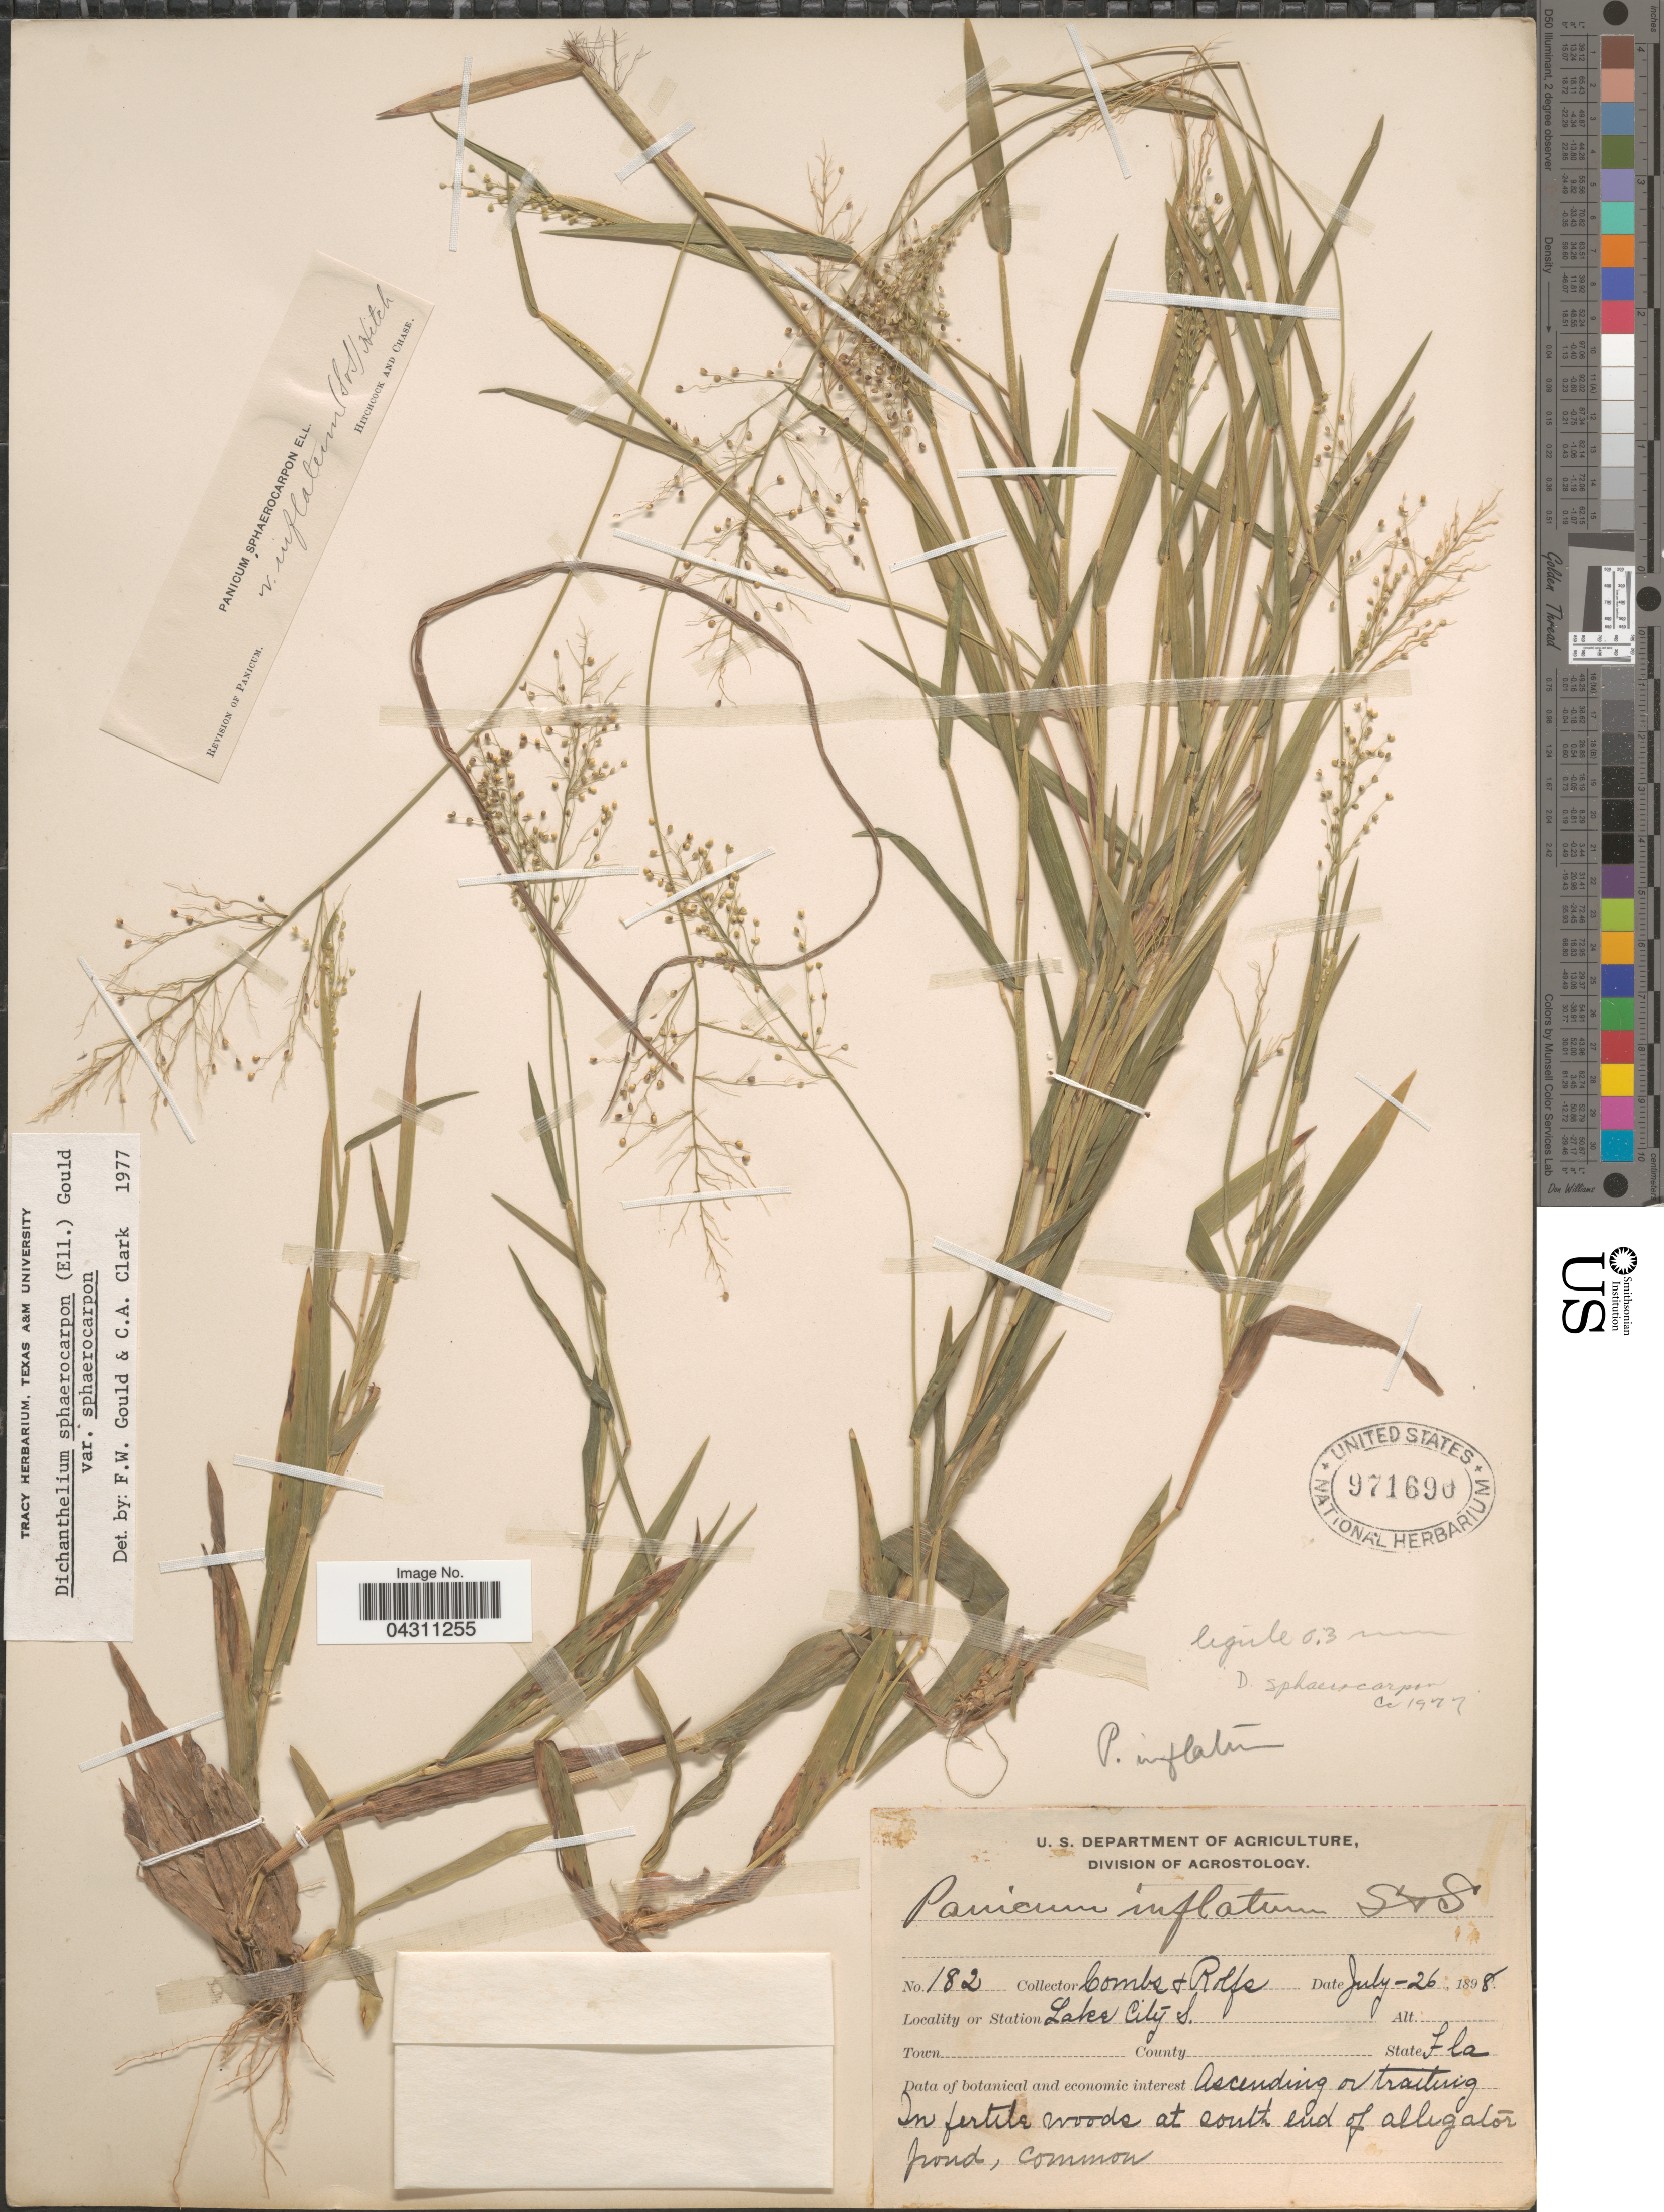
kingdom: Plantae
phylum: Tracheophyta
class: Liliopsida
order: Poales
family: Poaceae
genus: Dichanthelium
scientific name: Dichanthelium sphaerocarpon var. sphaerocarpon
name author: (Elliott) Gould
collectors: -. Combs & Rolfs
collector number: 182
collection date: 1898-07-26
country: United States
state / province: Florida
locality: Lake City S.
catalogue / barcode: US 971690